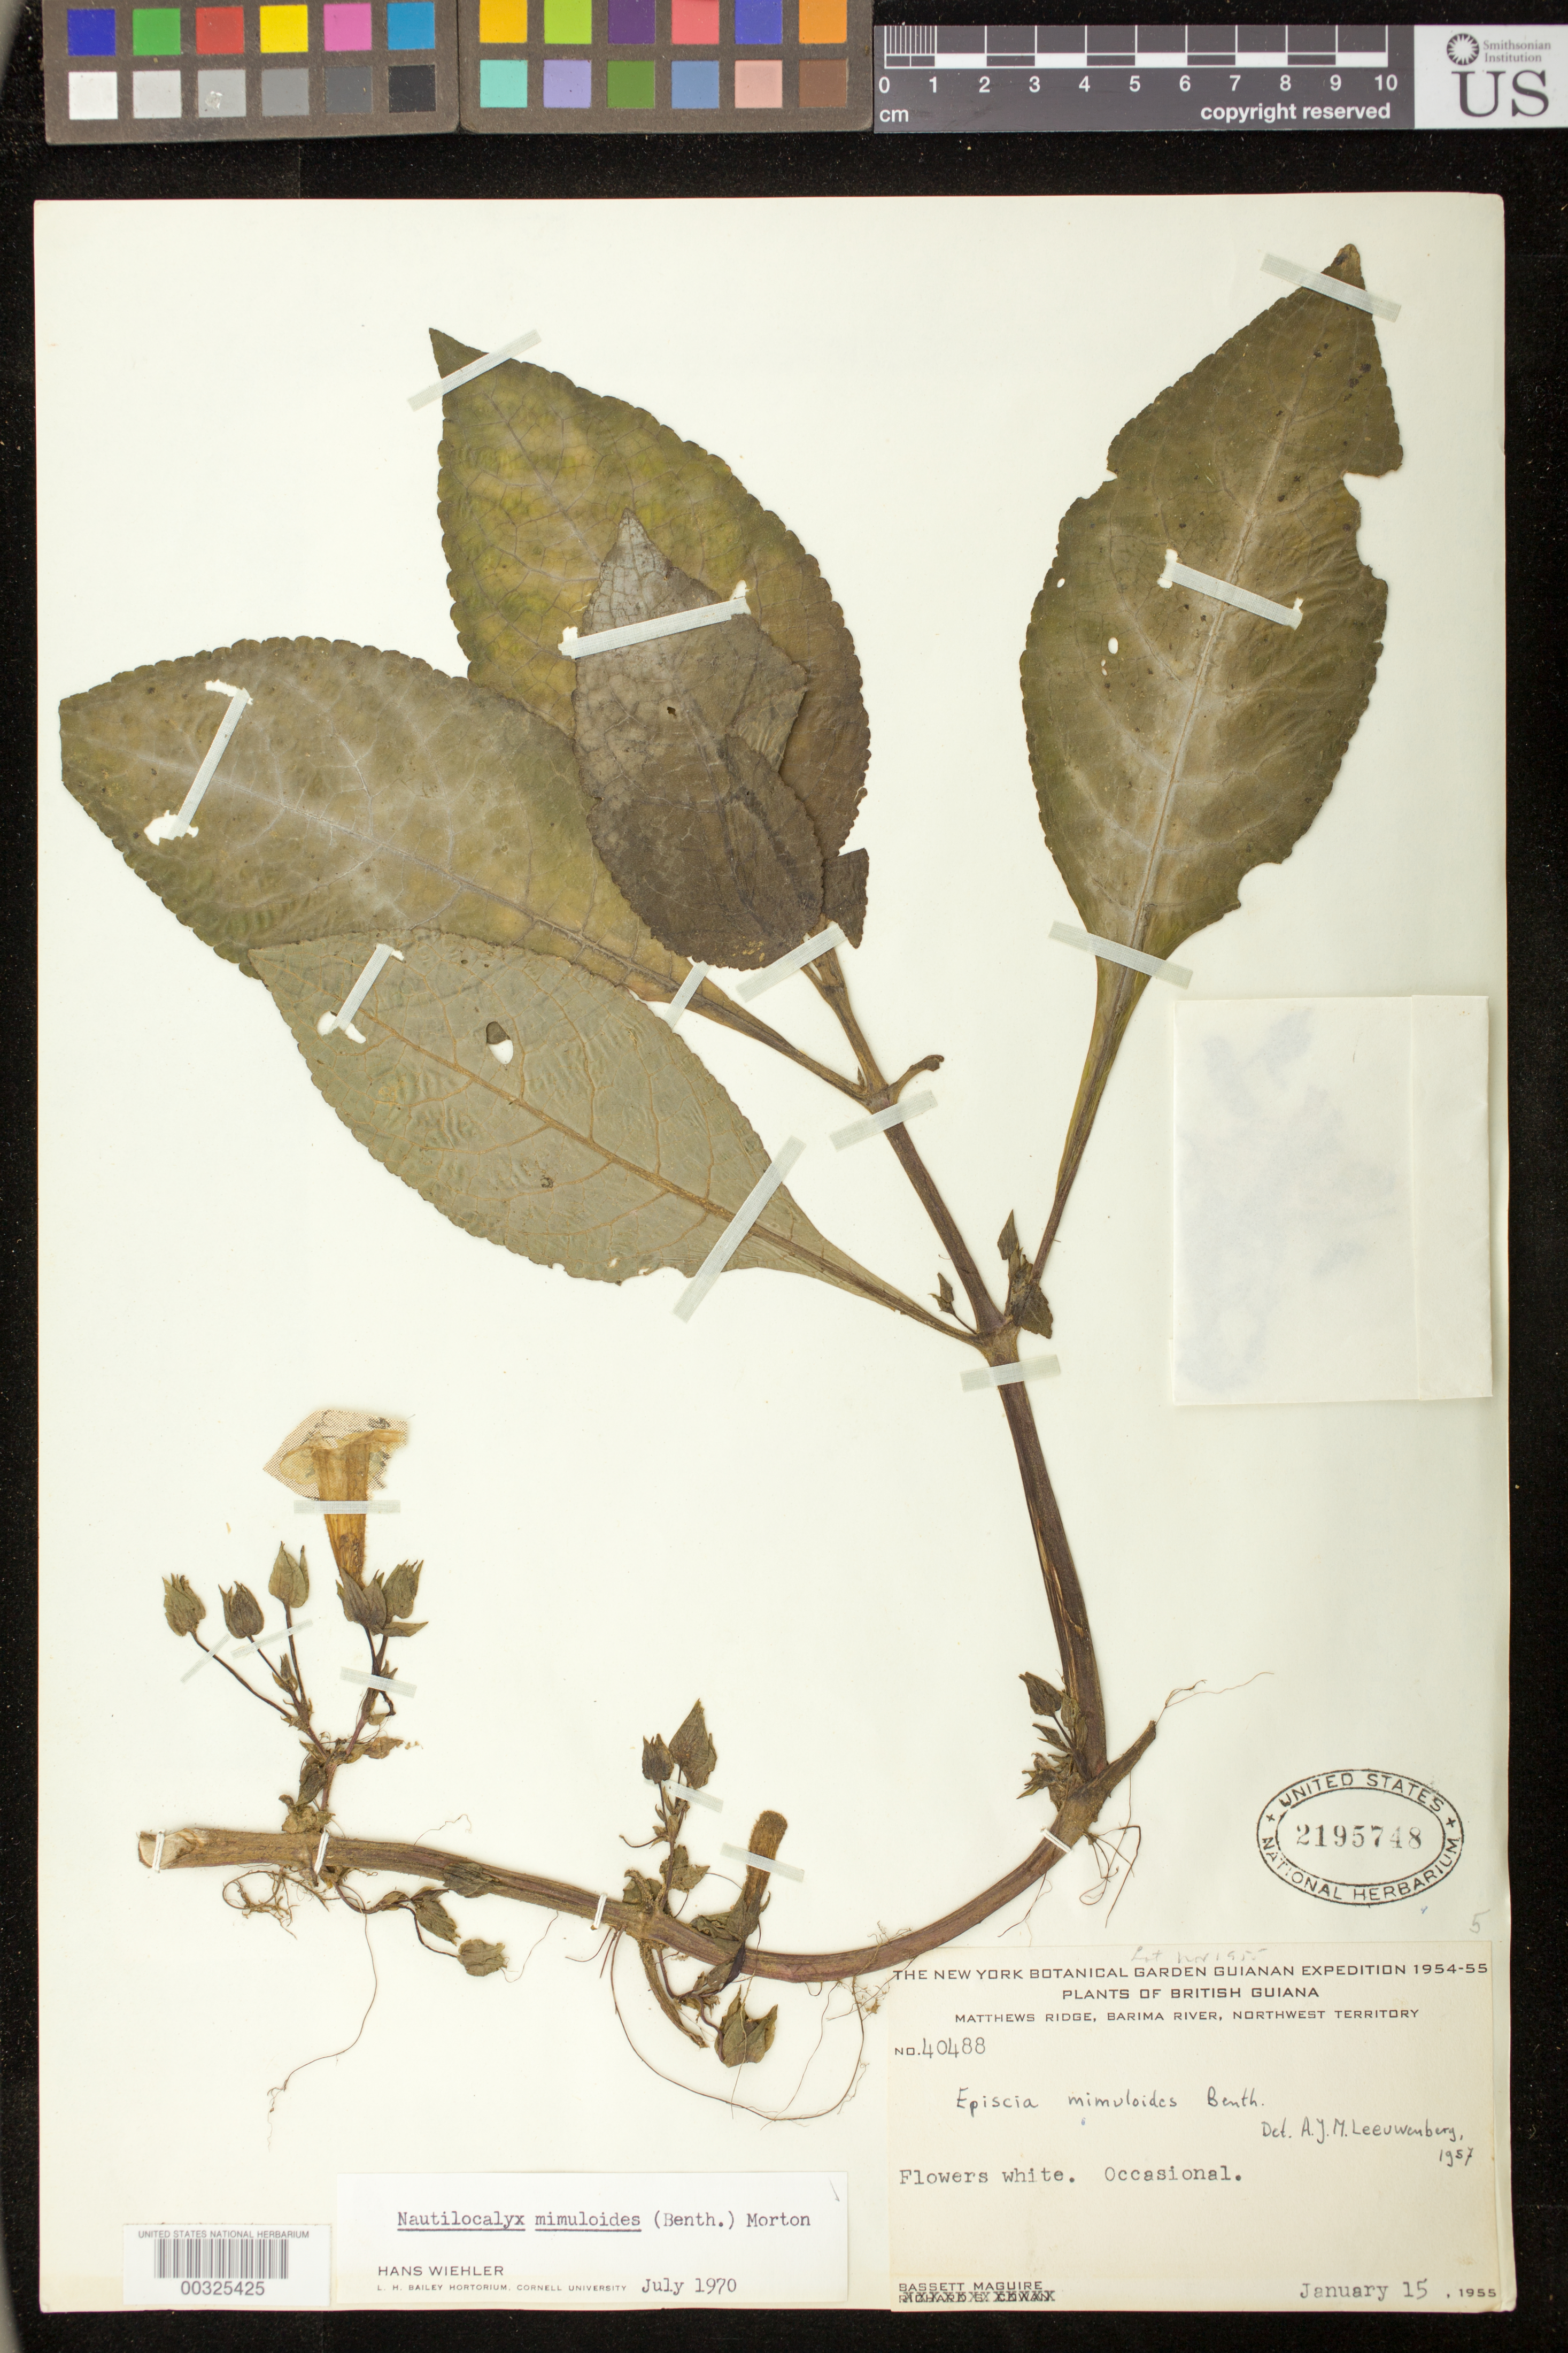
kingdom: Plantae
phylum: Tracheophyta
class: Magnoliopsida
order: Lamiales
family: Gesneriaceae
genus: Nautilocalyx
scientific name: Nautilocalyx mimuloides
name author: (Benth.) C.V. Morton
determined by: Skog, Laurence E.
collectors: B. Maguire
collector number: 40488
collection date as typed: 15 Jan 1955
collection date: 1955-01-15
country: Guyana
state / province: Barima-Waini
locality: Matthews Ridge, Barima River, Northwest Territory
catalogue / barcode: US 2195748